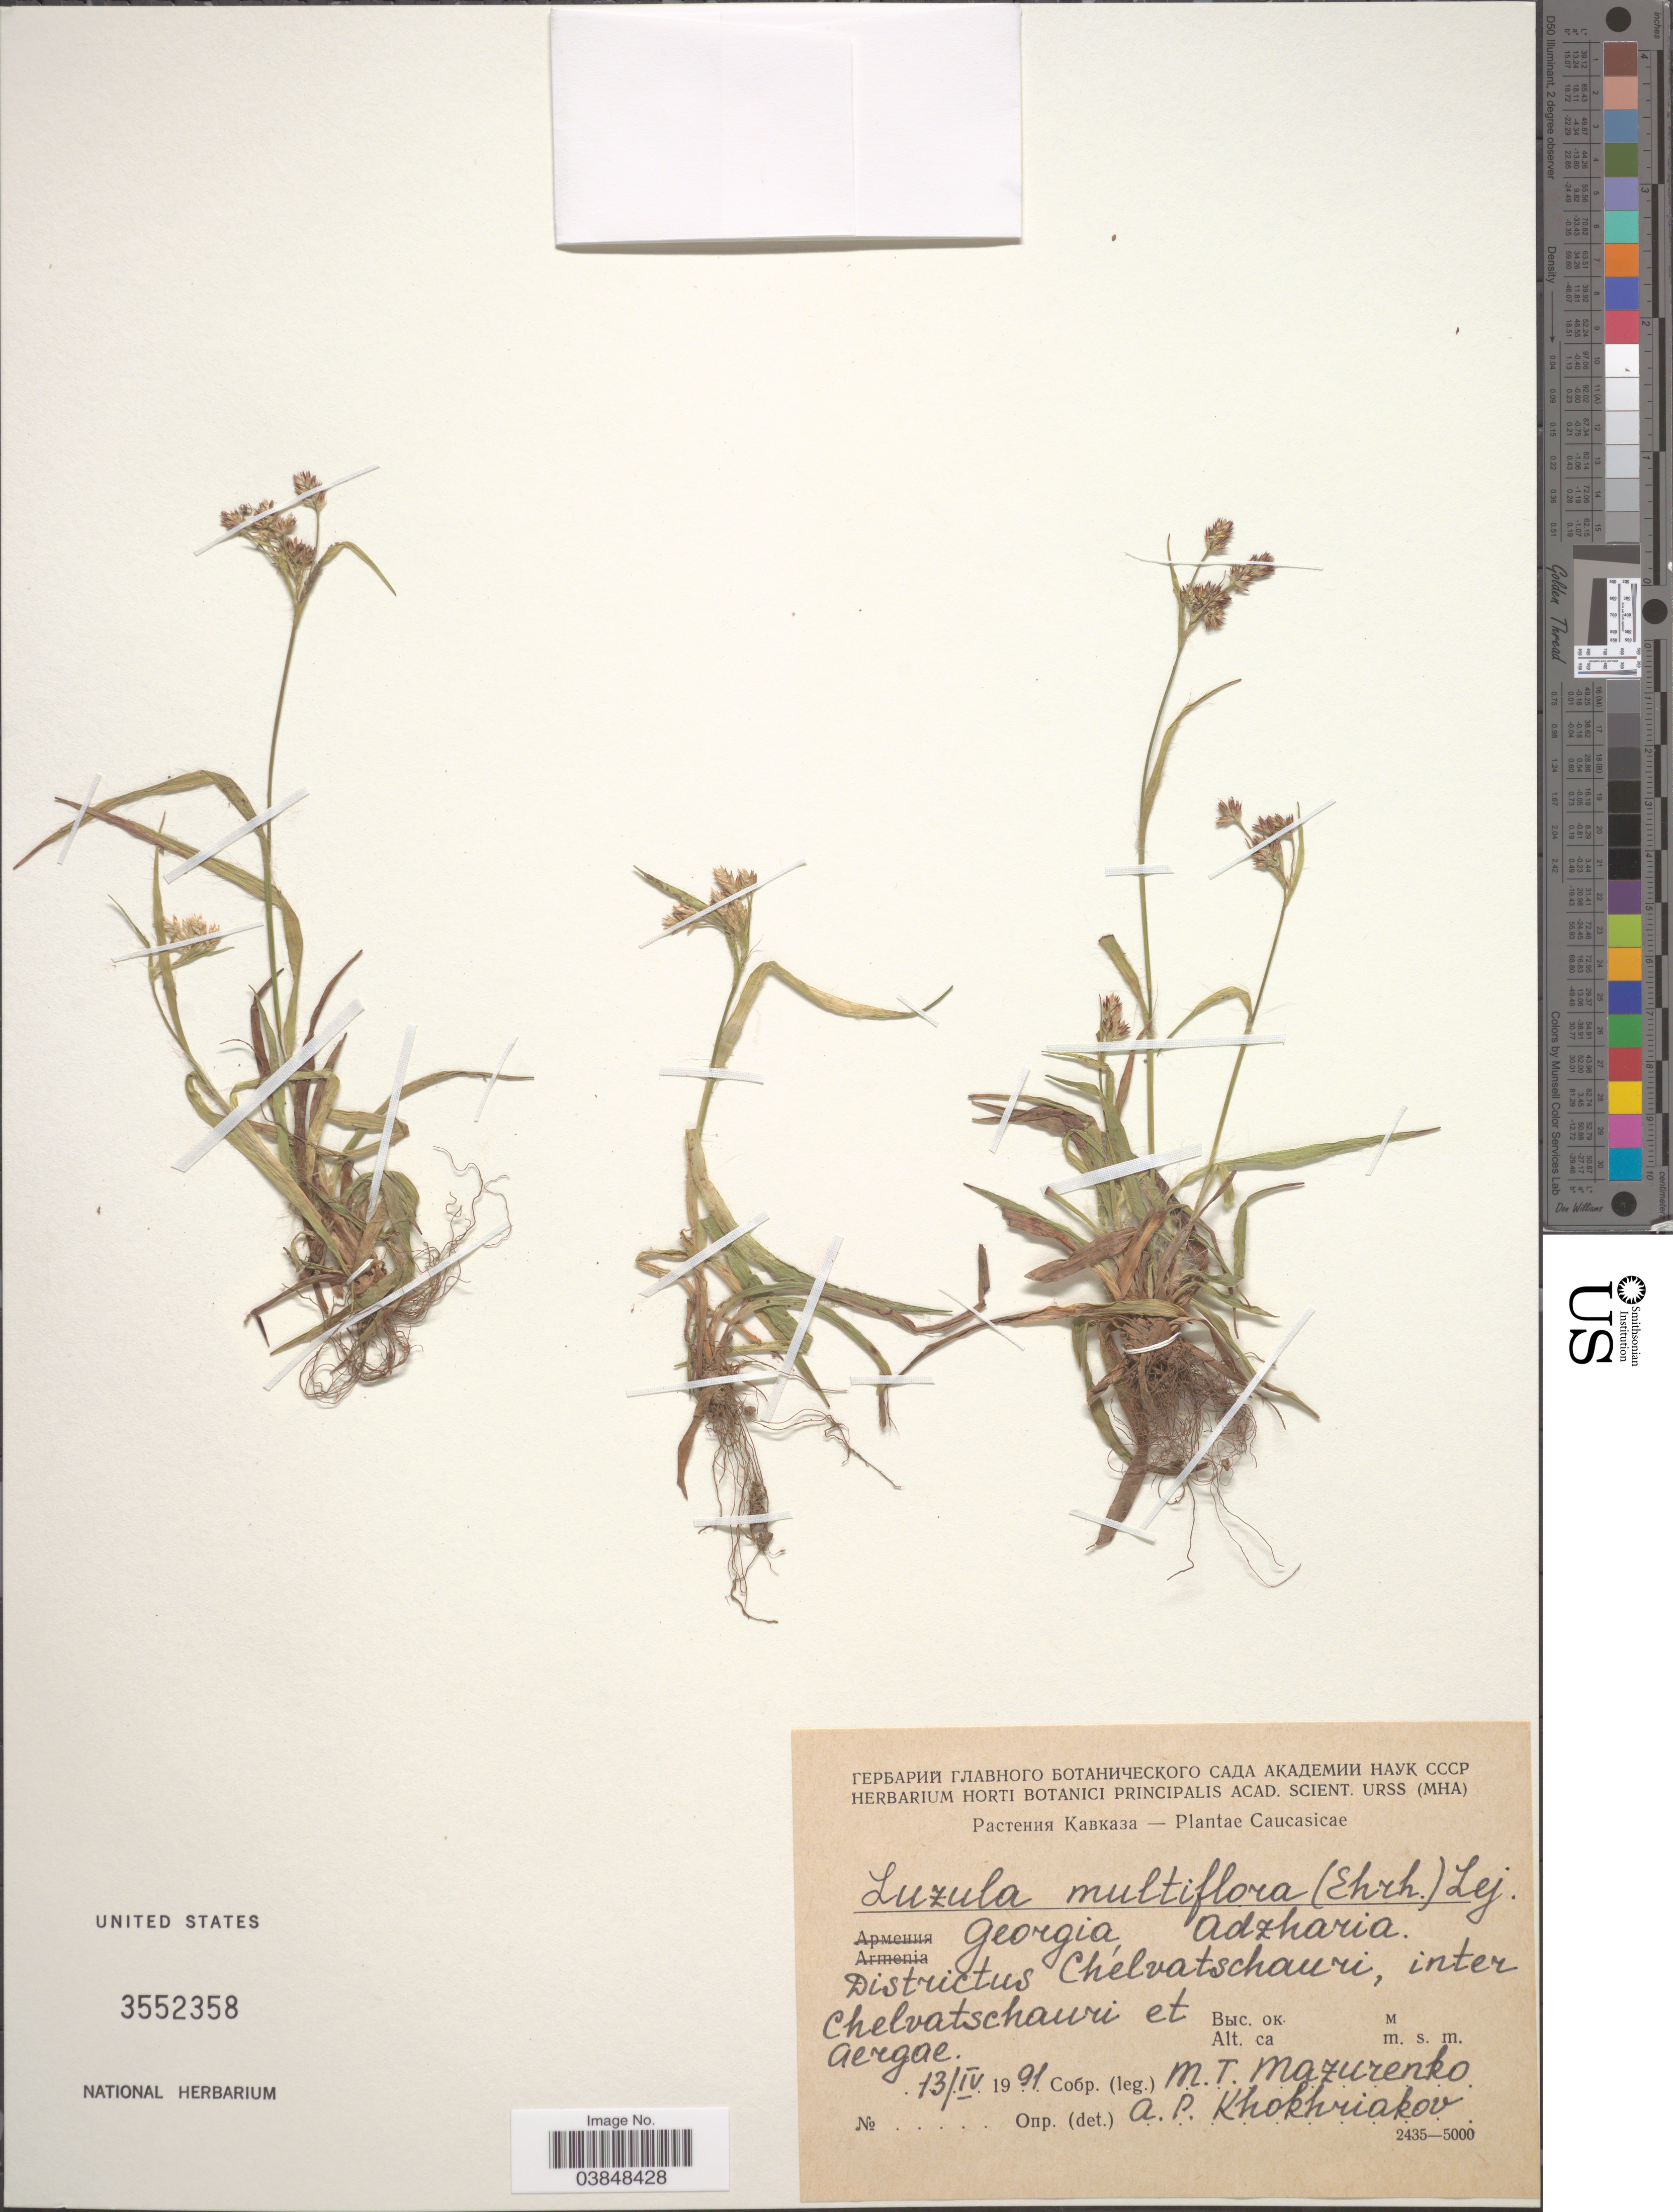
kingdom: Plantae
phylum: Tracheophyta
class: Liliopsida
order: Poales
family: Juncaceae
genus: Luzula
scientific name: Luzula multiflora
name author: (Ehrh.) Lej.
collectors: M. Mazurenko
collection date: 1991-04-13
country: Georgia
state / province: Adzharia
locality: Caucasicae. Districtus Chelvatschauri, inter Chelvatschauri et Aergae.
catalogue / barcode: US 3552358